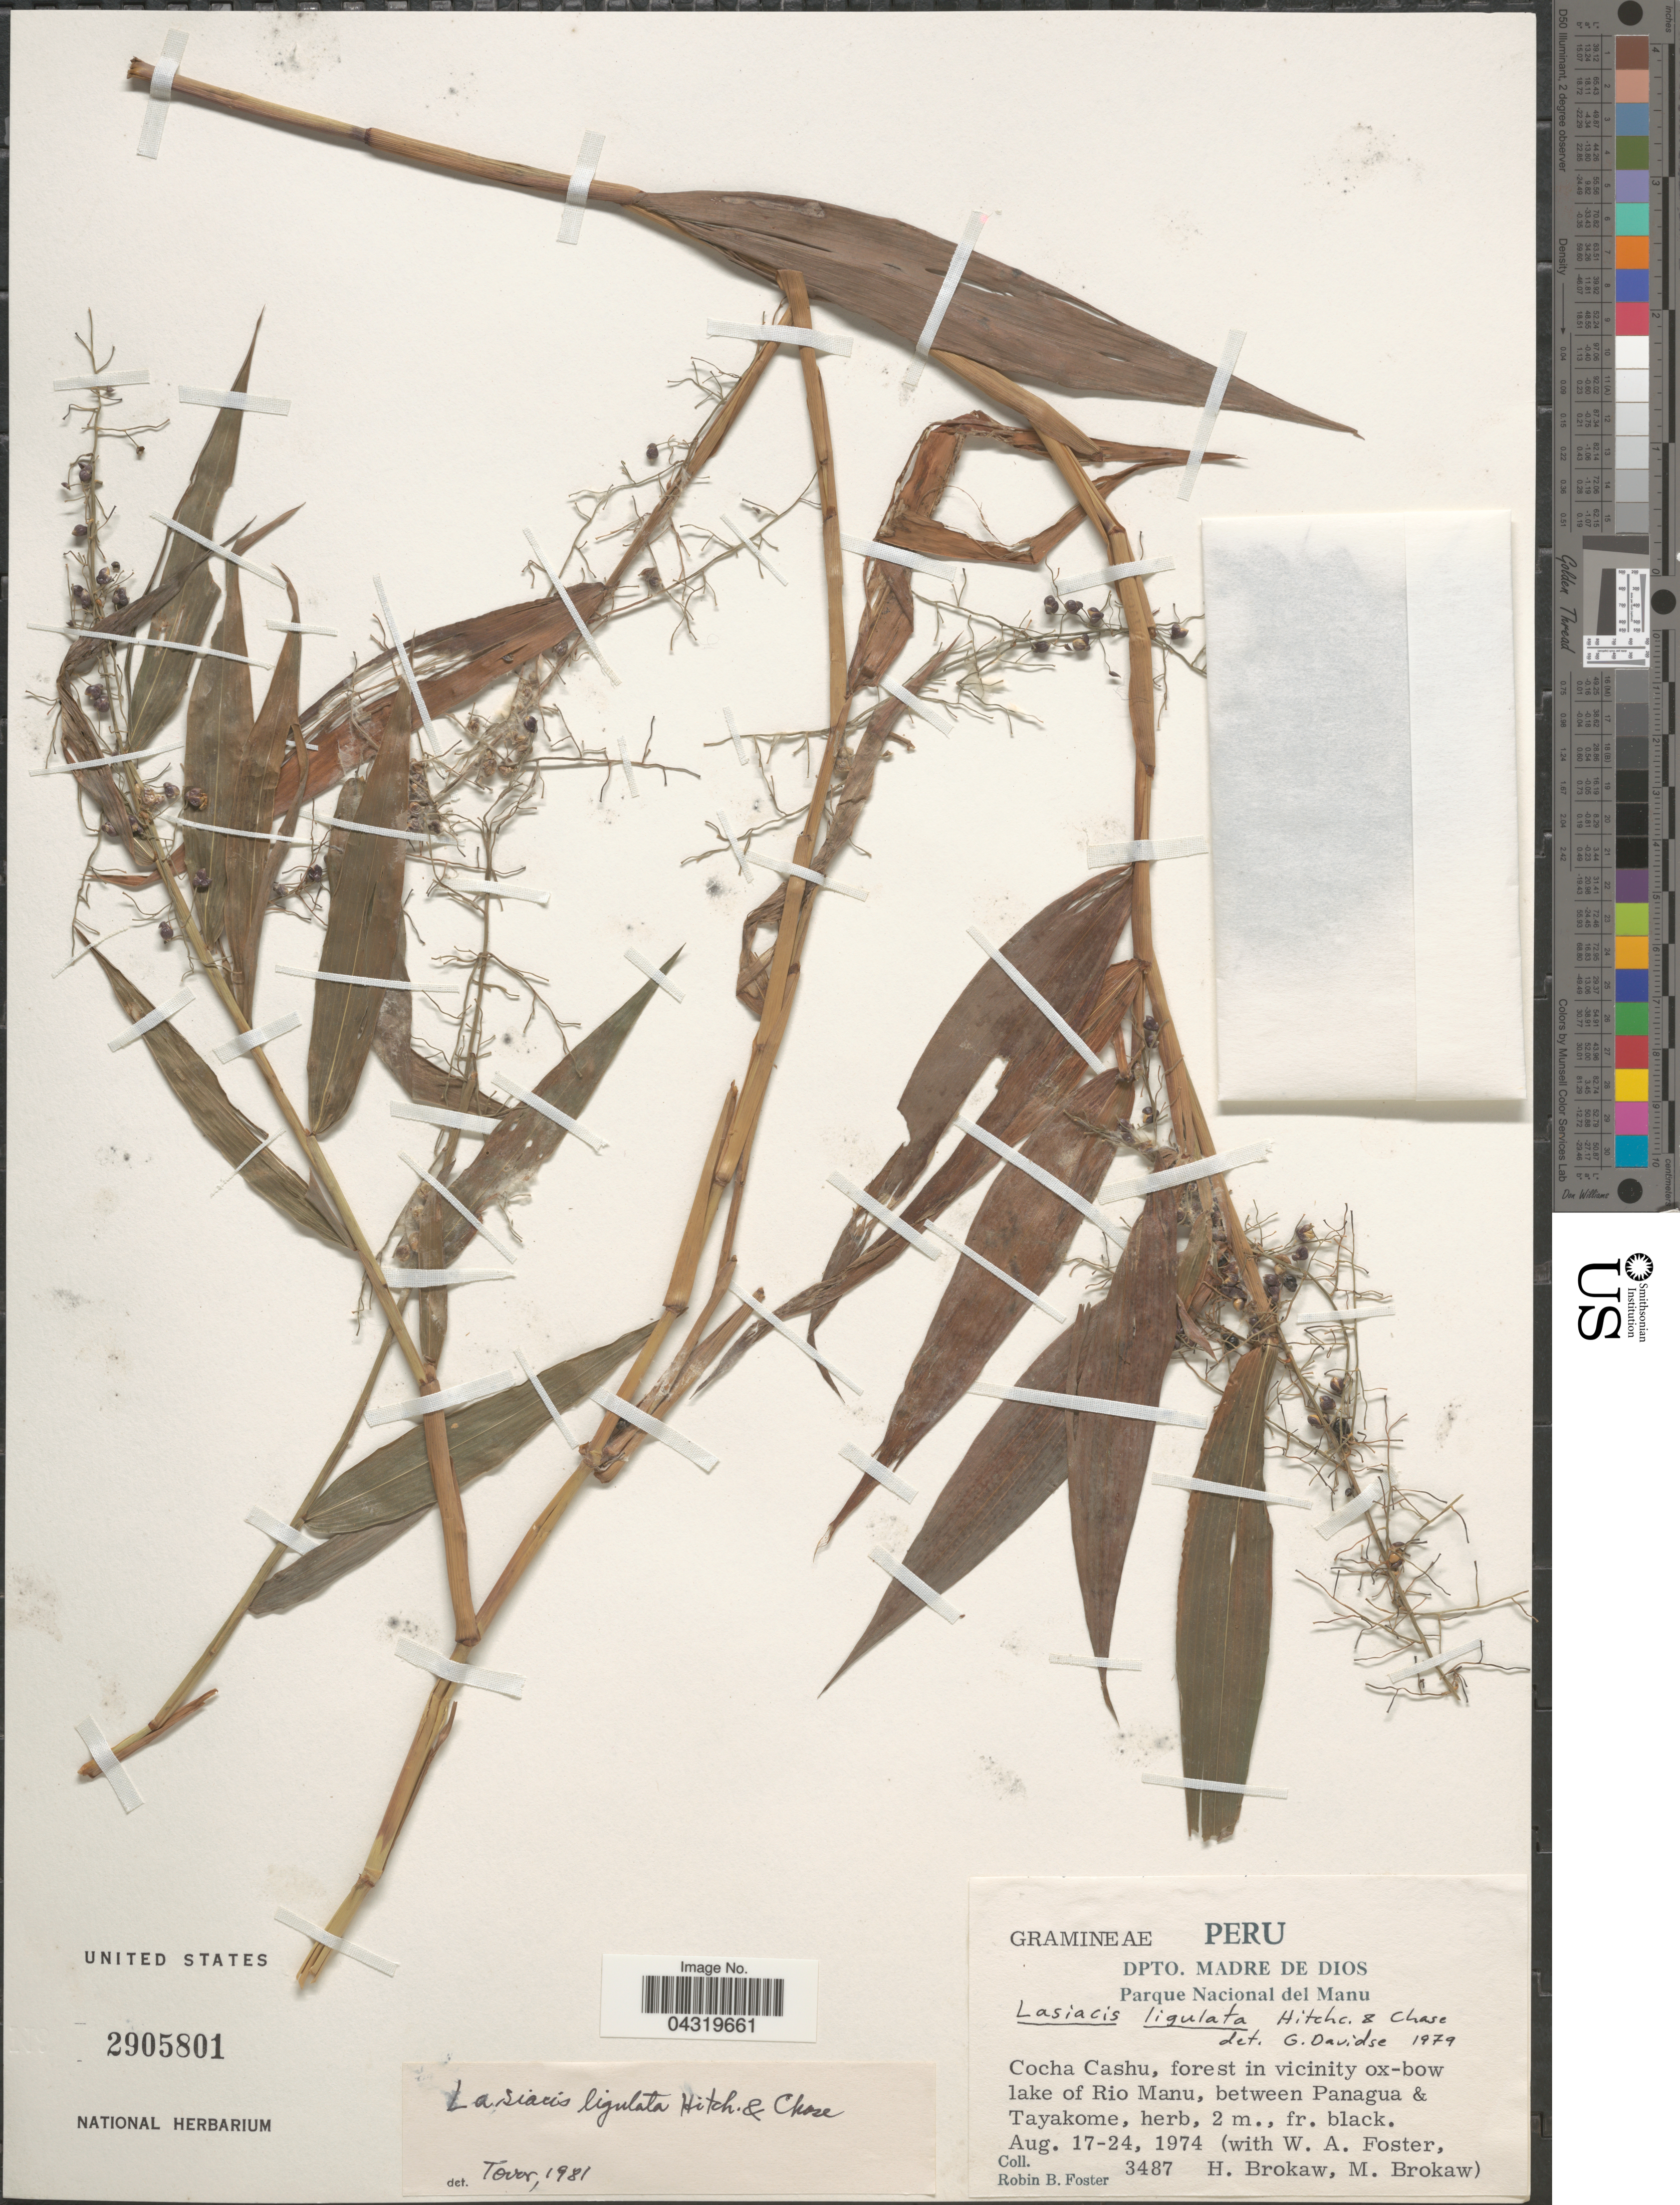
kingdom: Plantae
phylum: Tracheophyta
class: Liliopsida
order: Poales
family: Poaceae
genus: Lasiacis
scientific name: Lasiacis ligulata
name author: Hitchc. & Chase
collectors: R. B. Foster, W. Foster, H. Brokaw & M. Brokaw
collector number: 3487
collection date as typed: Transcribed d/m/y: 17/8/24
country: Peru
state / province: Madre de Dios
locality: Dpto. Madre de Dios. Parque Nacional del Manu. Cocha Cashu, forest in vicinity ox-bow lake of Rio Manu, between Panagua & Tayakome.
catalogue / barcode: US 2905801